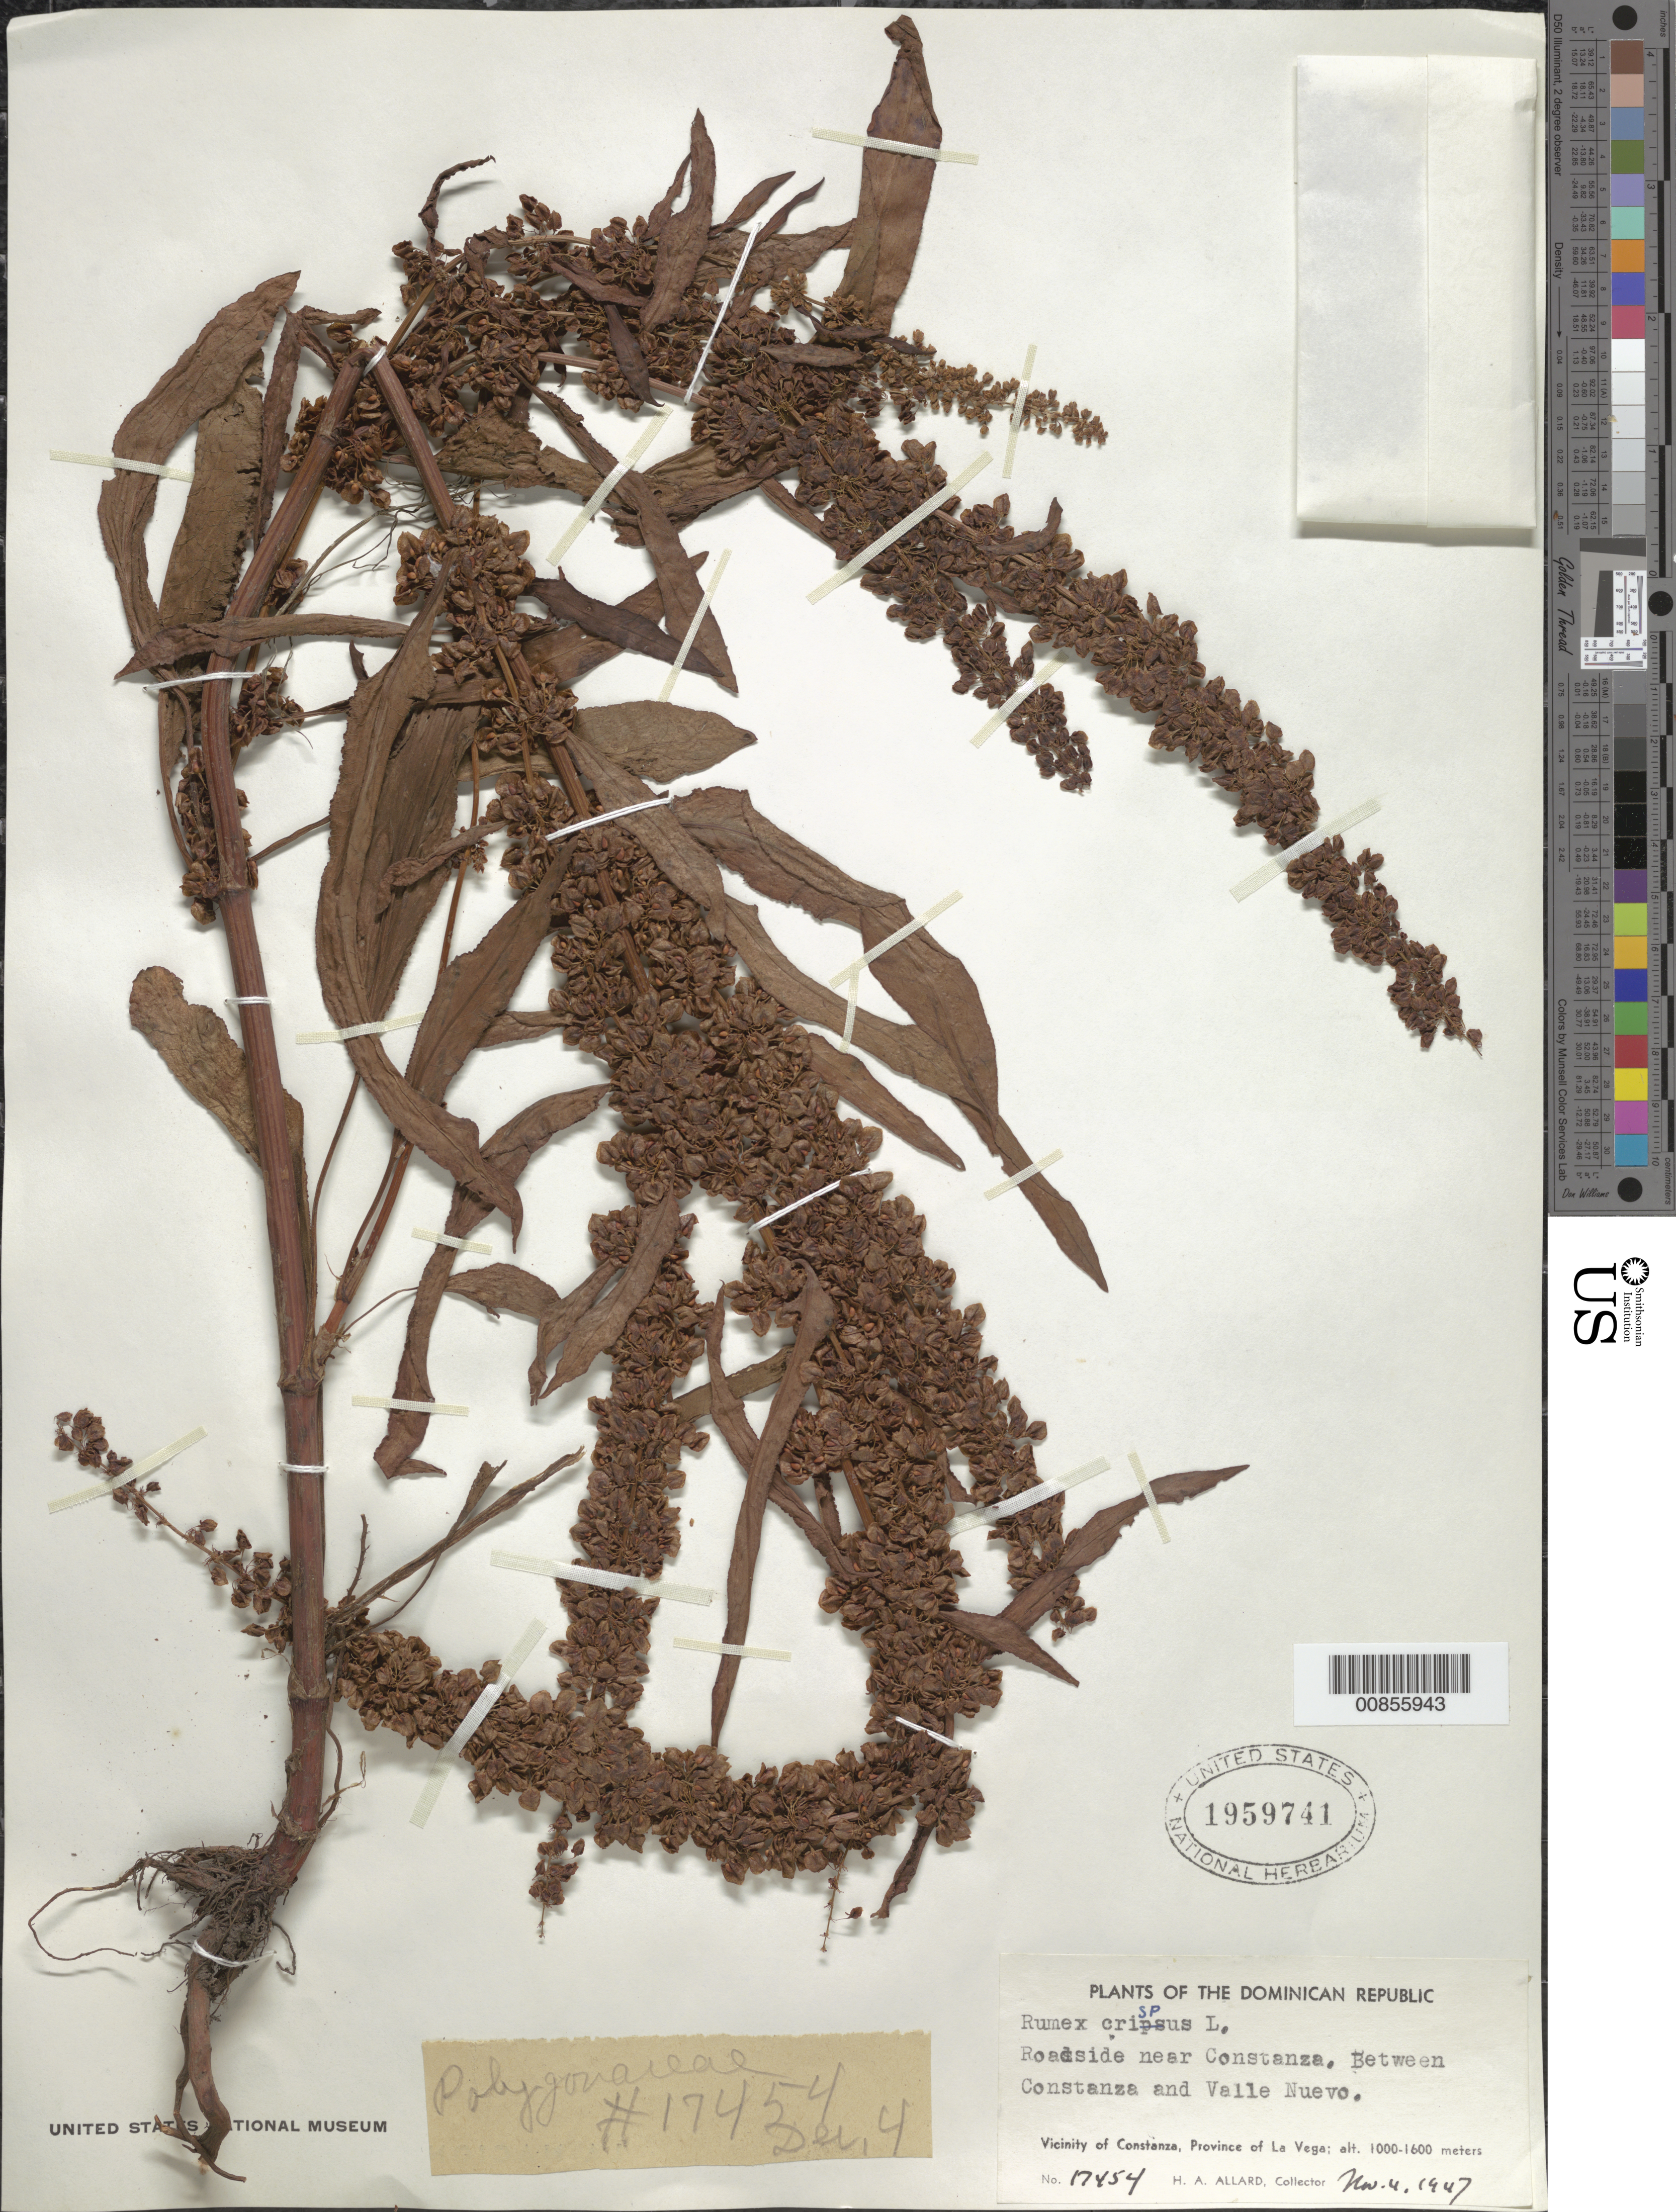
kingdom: Plantae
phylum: Tracheophyta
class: Magnoliopsida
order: Caryophyllales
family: Polygonaceae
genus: Rumex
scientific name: Rumex crispus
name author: L.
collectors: H. A. Allard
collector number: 17454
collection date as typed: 04 Nov 1947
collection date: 1947-11-04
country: Dominican Republic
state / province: La Vega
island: Hispaniola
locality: Roadside near Constanza. Between Constanza and Valle Nuevo.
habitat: roadside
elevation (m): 1000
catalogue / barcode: US 1959741